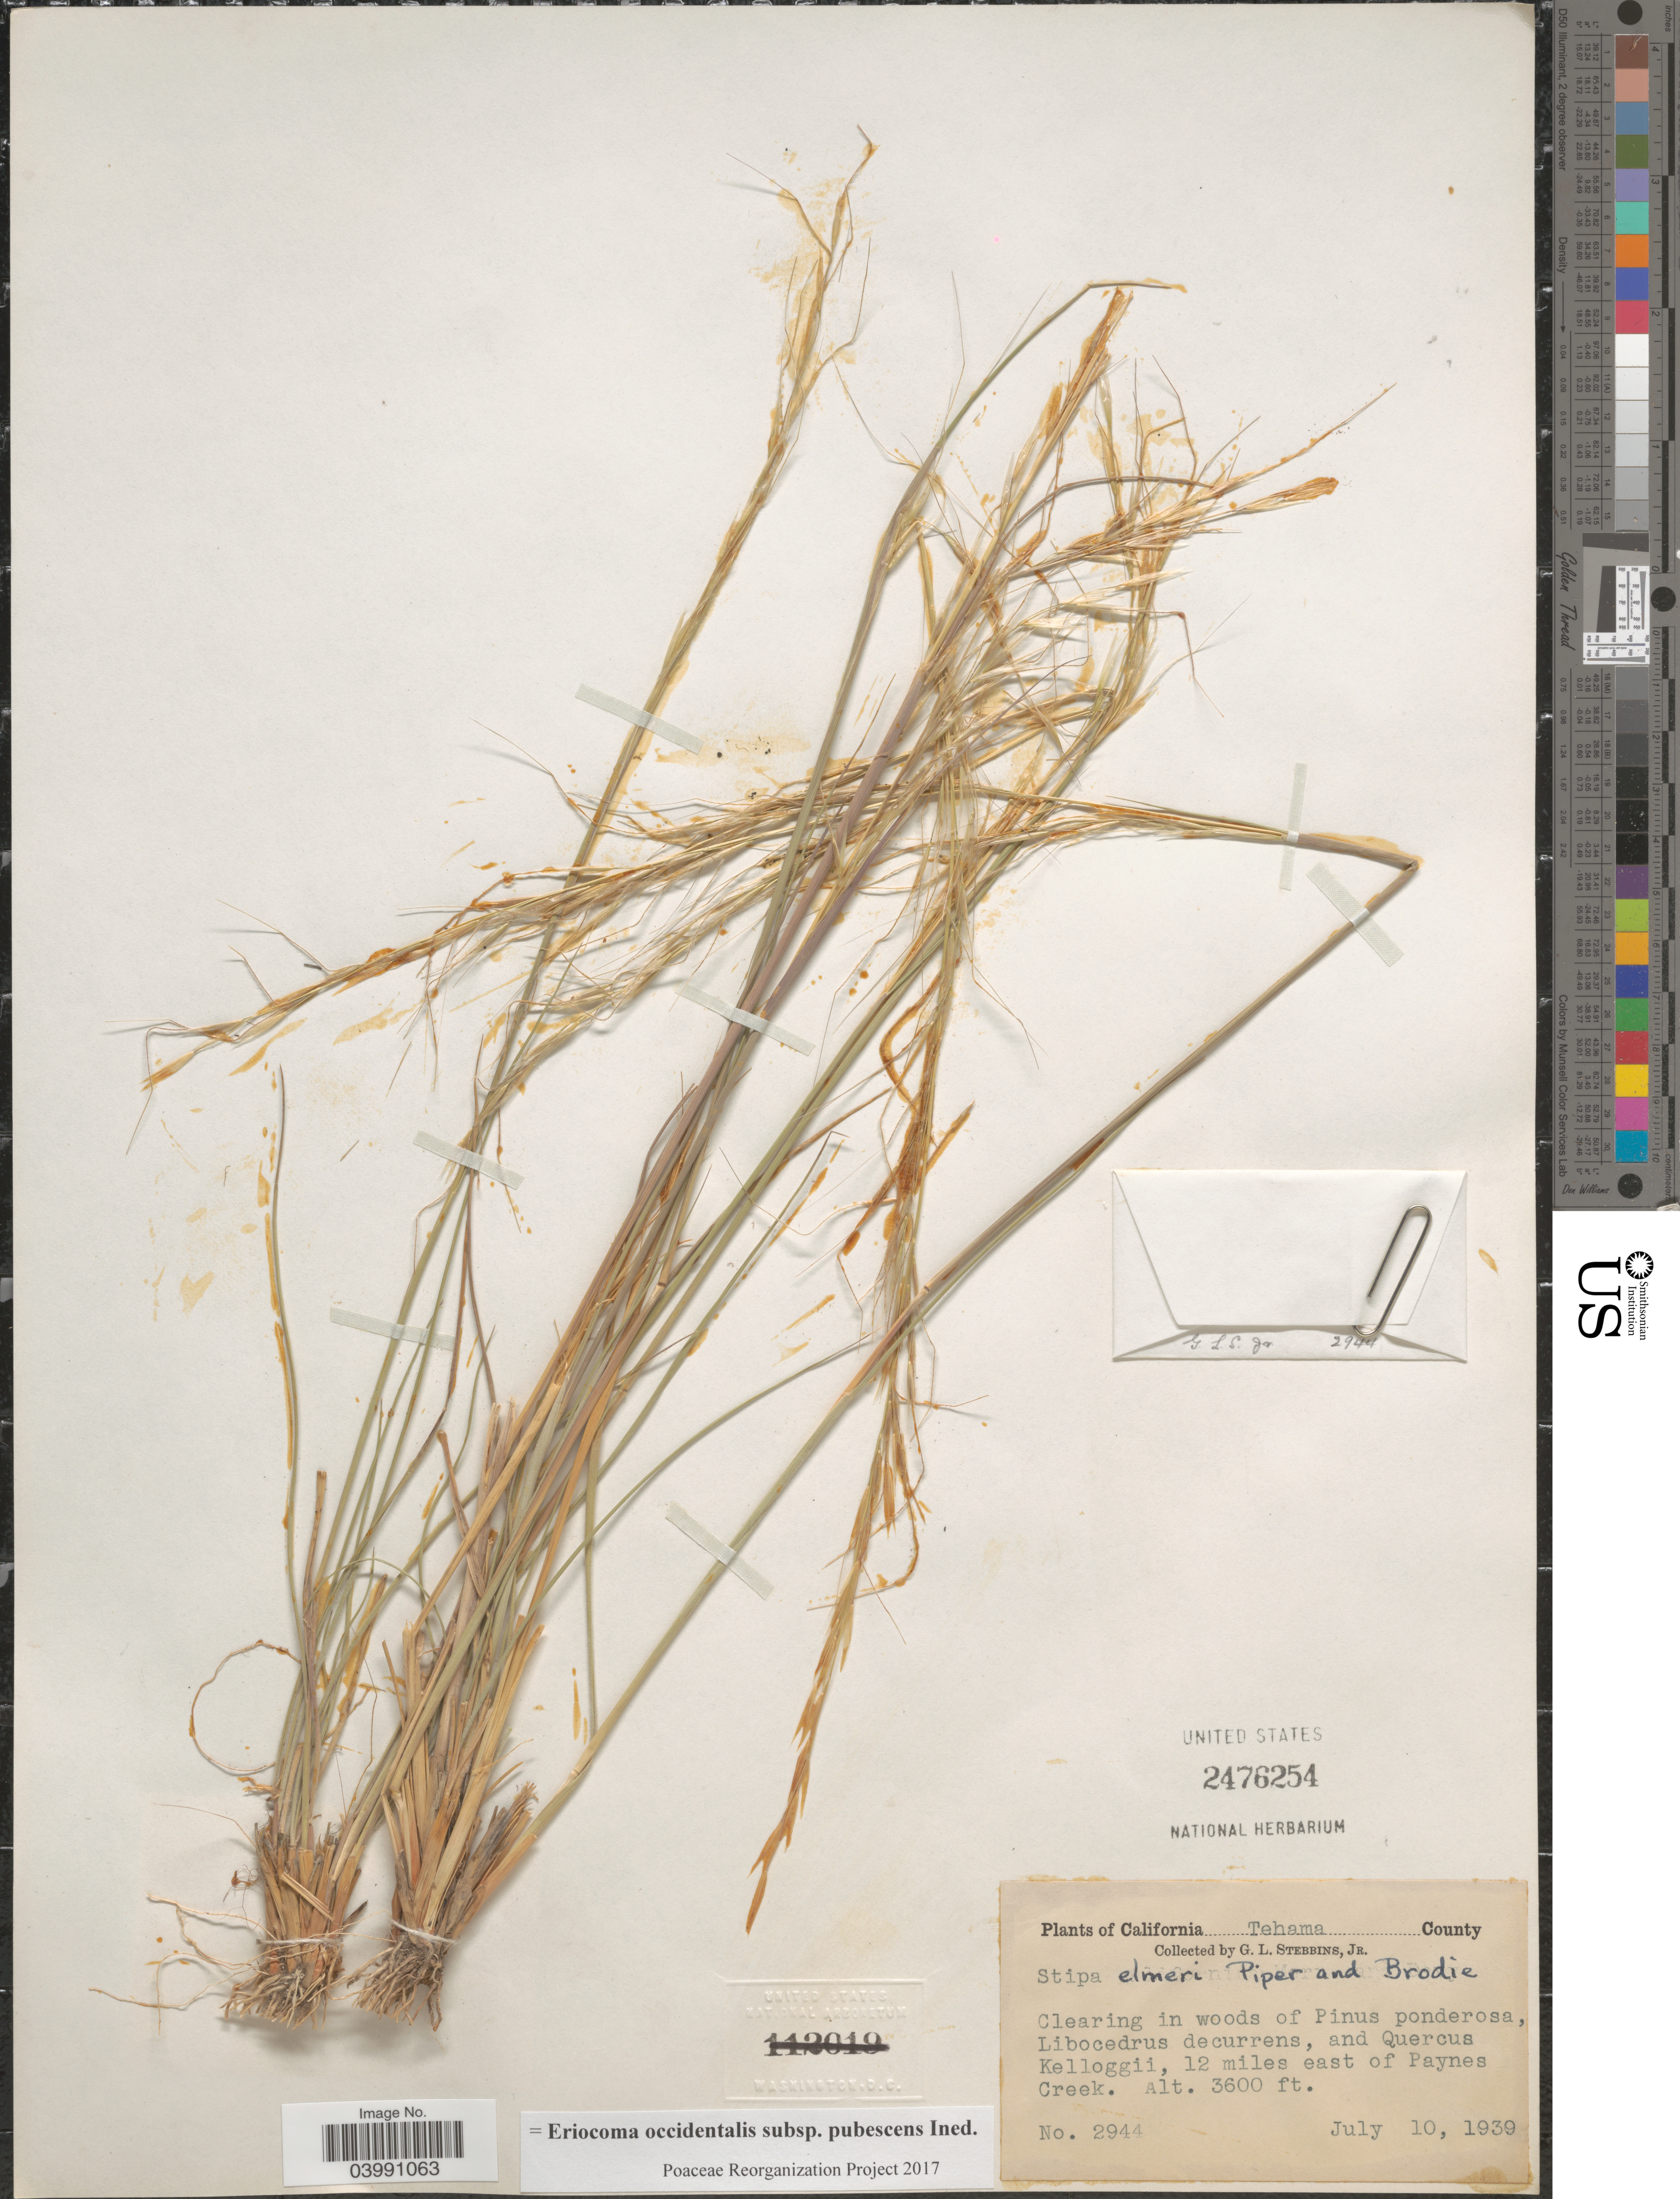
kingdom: Plantae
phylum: Tracheophyta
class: Liliopsida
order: Poales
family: Poaceae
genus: Eriocoma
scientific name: Eriocoma occidentalis subsp. pubescens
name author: (Vasey) Romasch.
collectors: G. L. Stebbins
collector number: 2944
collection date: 1939-07-10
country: United States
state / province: California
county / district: Tehama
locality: Tehama County. Kelloggii, 12 miles east of Paynes Creek.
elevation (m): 1097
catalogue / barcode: US 2476254